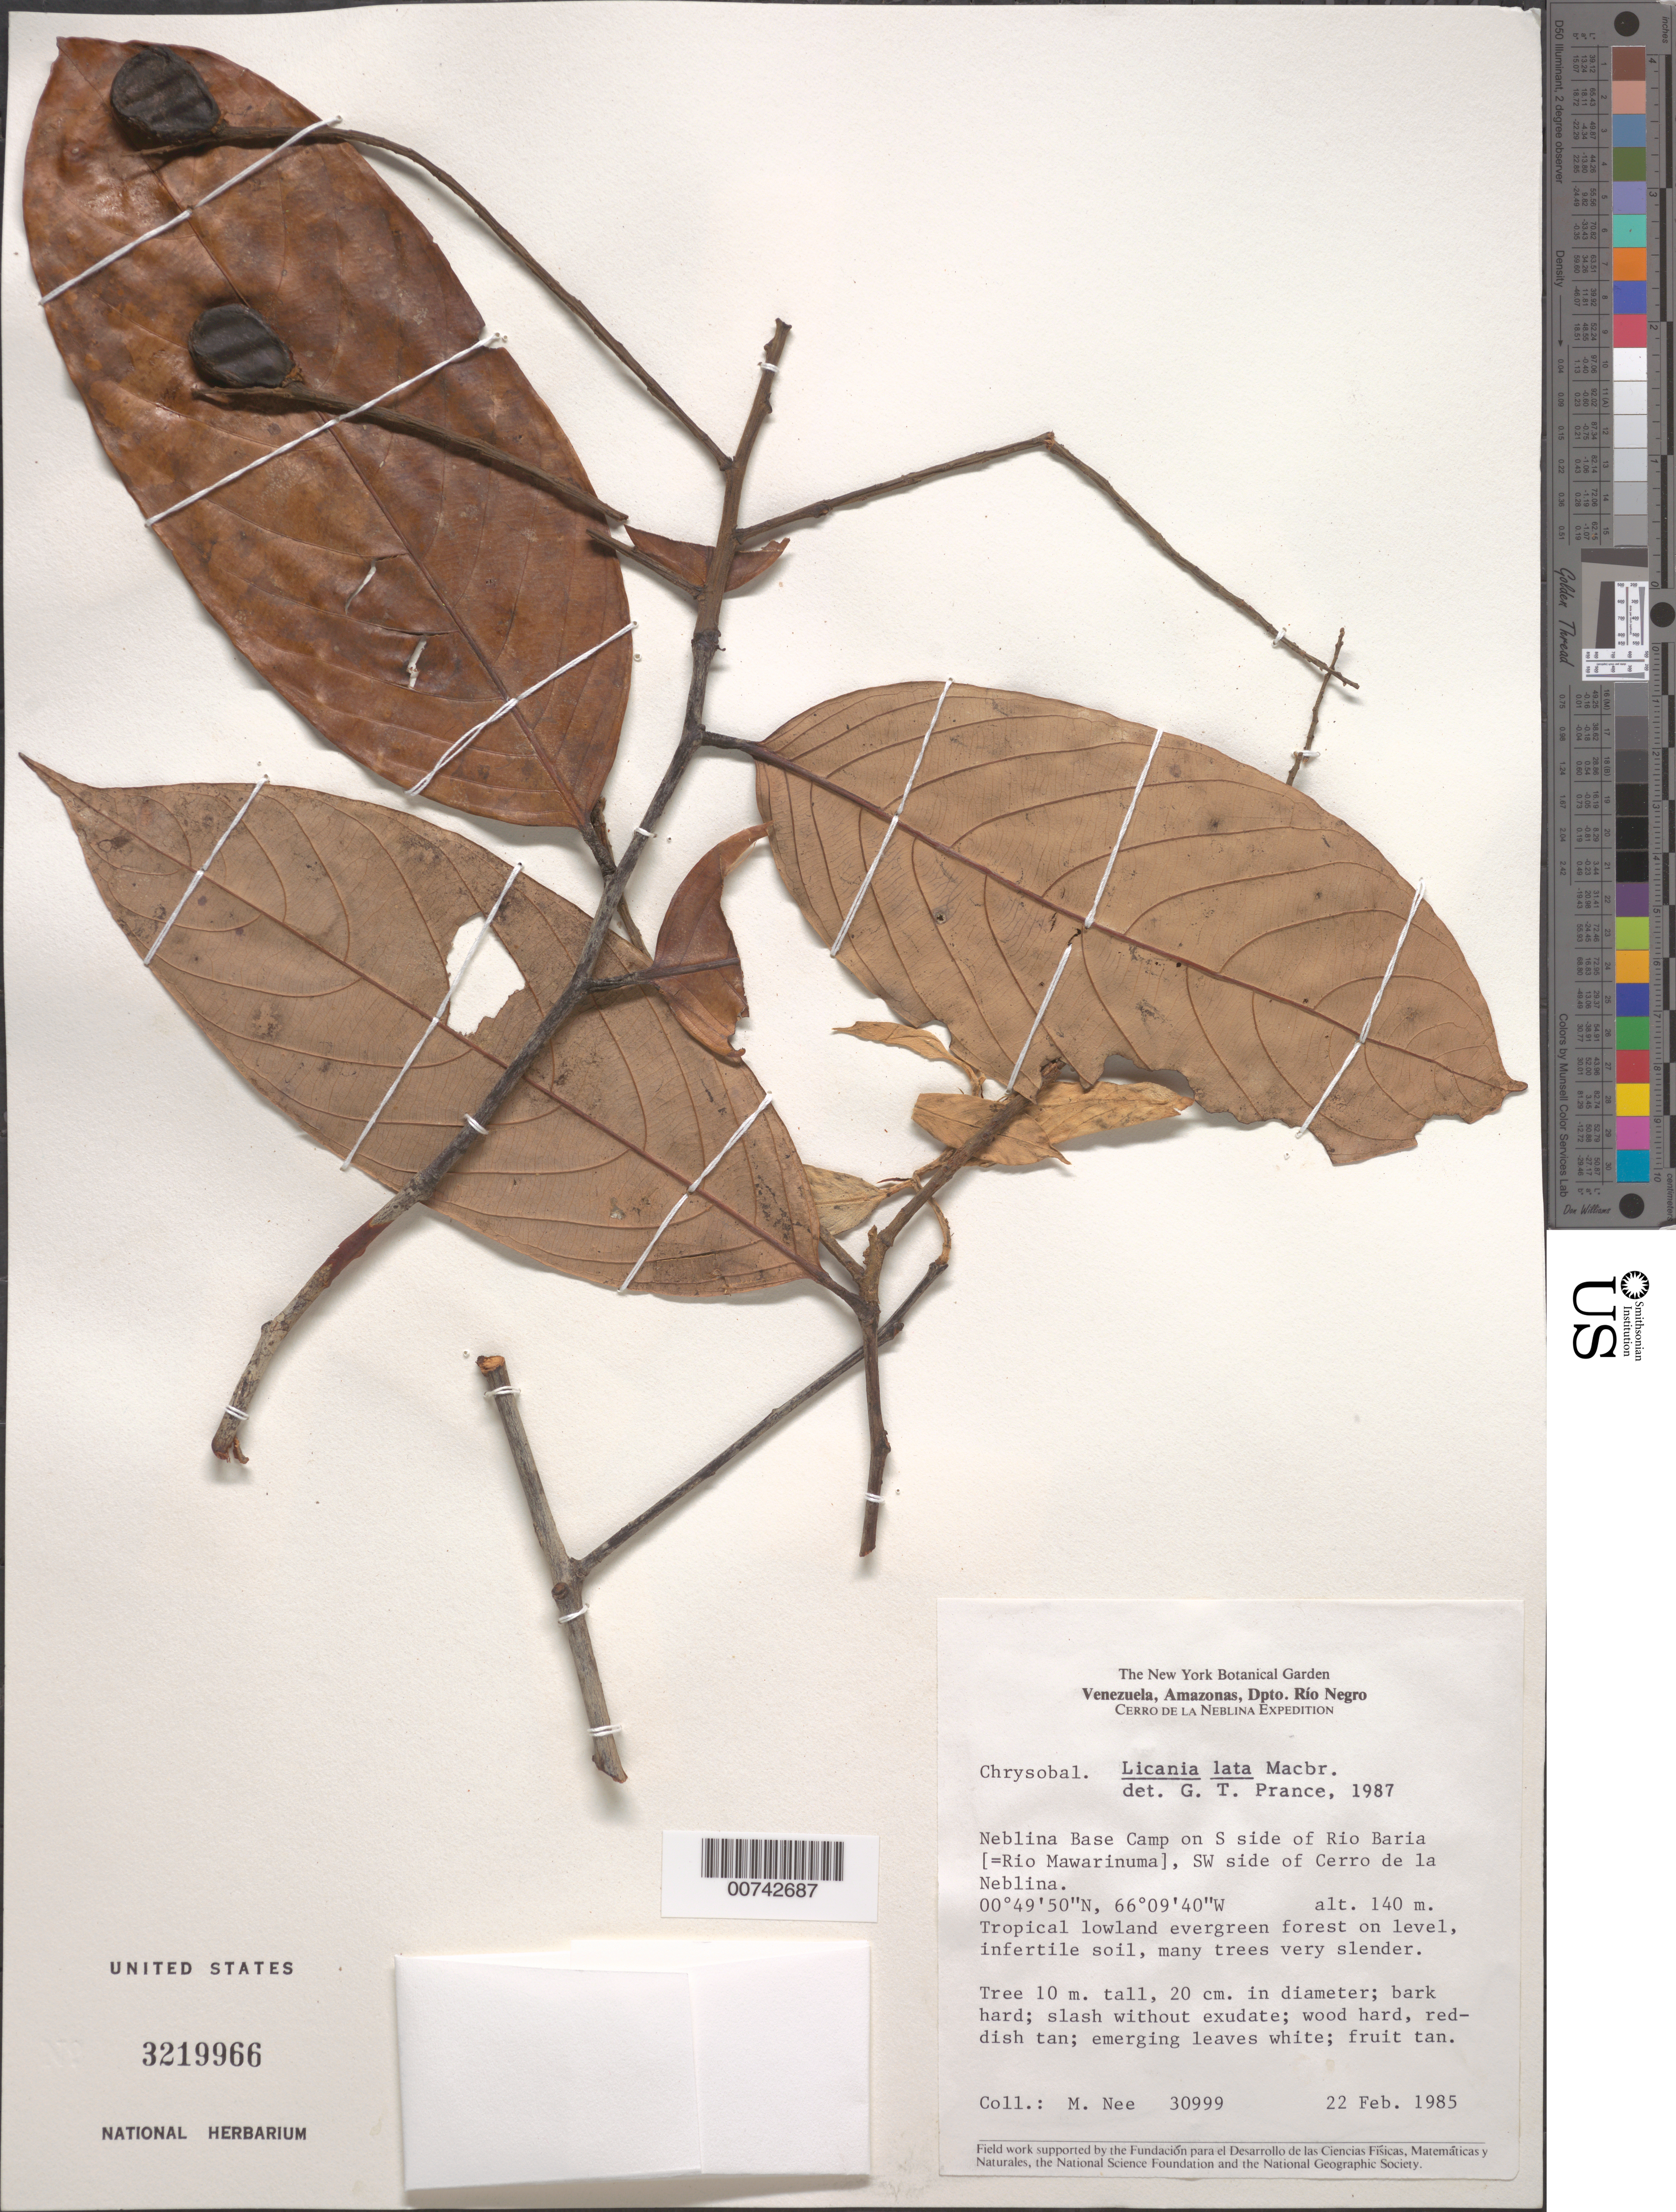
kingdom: Plantae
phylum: Tracheophyta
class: Magnoliopsida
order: Malpighiales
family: Chrysobalanaceae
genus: Leptobalanus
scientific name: Leptobalanus latus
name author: (J.F. Macbr.) Sothers & Prance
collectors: M. Nee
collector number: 30999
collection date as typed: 22-Feb-85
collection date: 1985-02-22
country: Venezuela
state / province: Amazonas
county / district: Río Negro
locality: Cerro de la Neblina, Base Camp on S side of Río Baria (=Río Mawarinuma), SW side of Cerro de la Neblina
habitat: Tropical lowland evergreen forest on level, infertile soil, many trees very slender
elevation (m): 140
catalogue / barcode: US 3219966